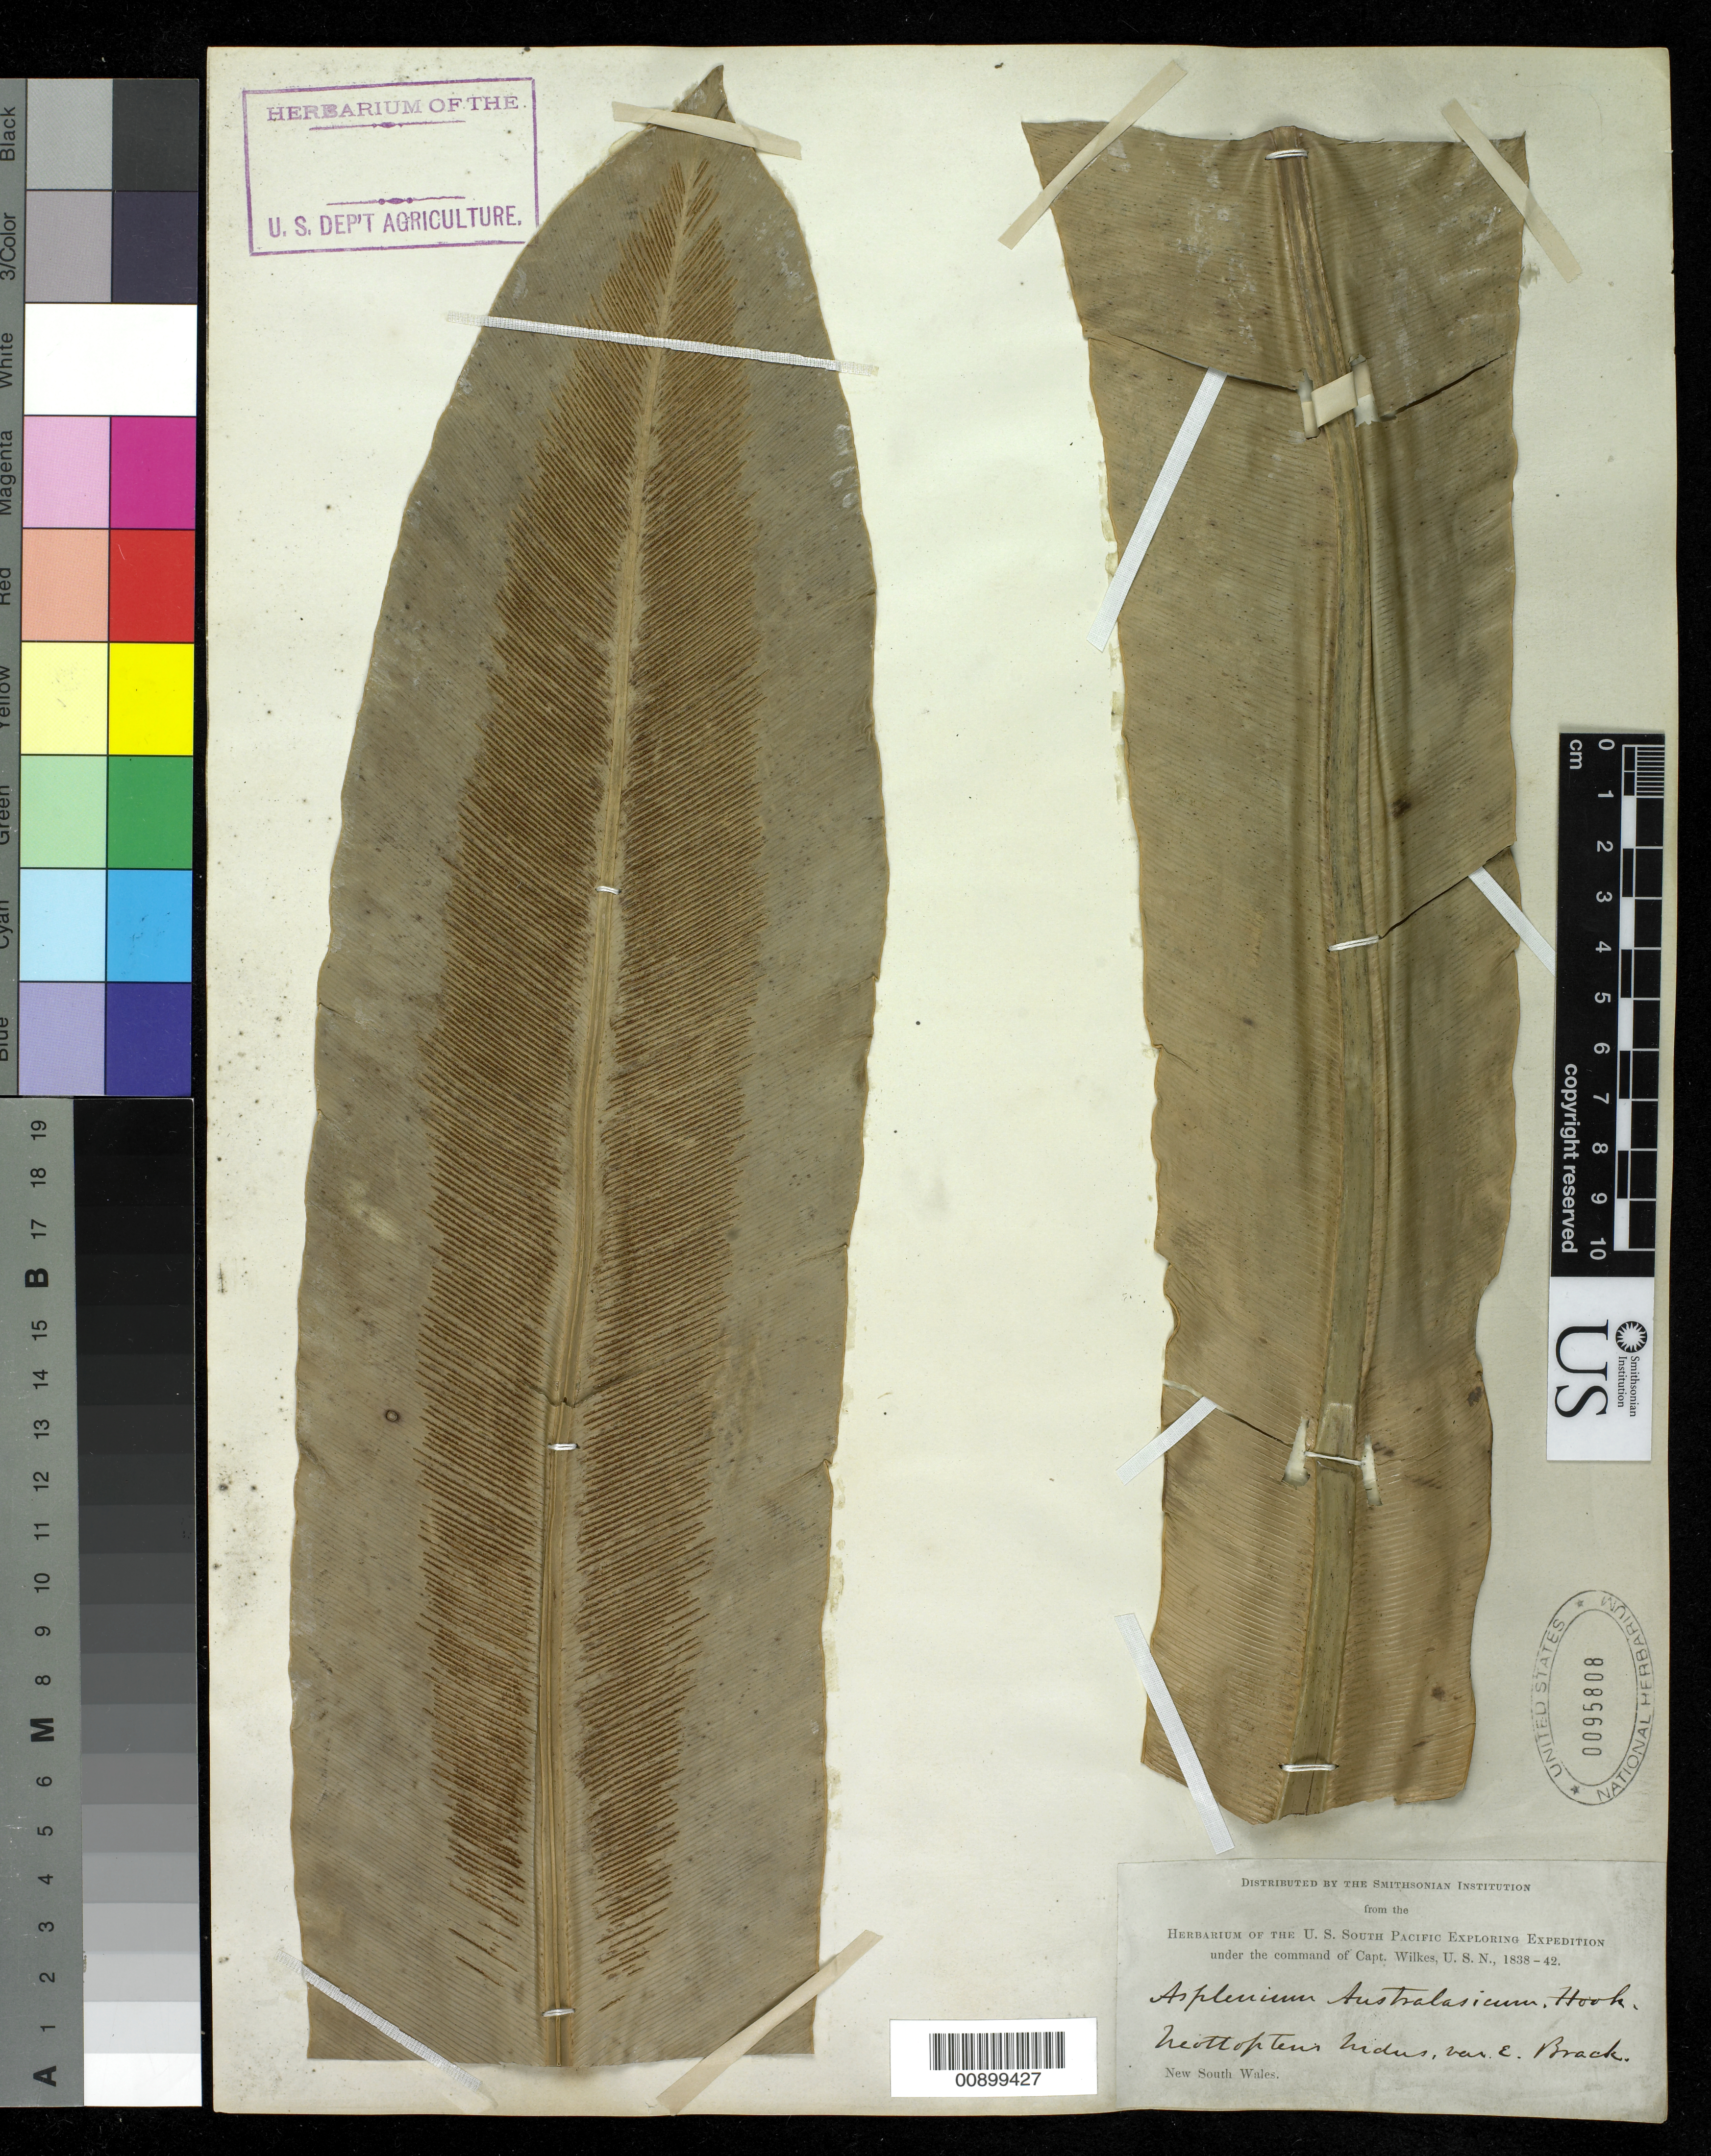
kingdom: Plantae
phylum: Tracheophyta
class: Polypodiopsida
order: Polypodiales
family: Aspleniaceae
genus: Asplenium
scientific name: Asplenium australasicum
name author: (Sm.) Hook.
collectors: Wilkes Explor. Exped.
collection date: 1838/1842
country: Australia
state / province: New South Wales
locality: New S. Wales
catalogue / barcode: US 95808